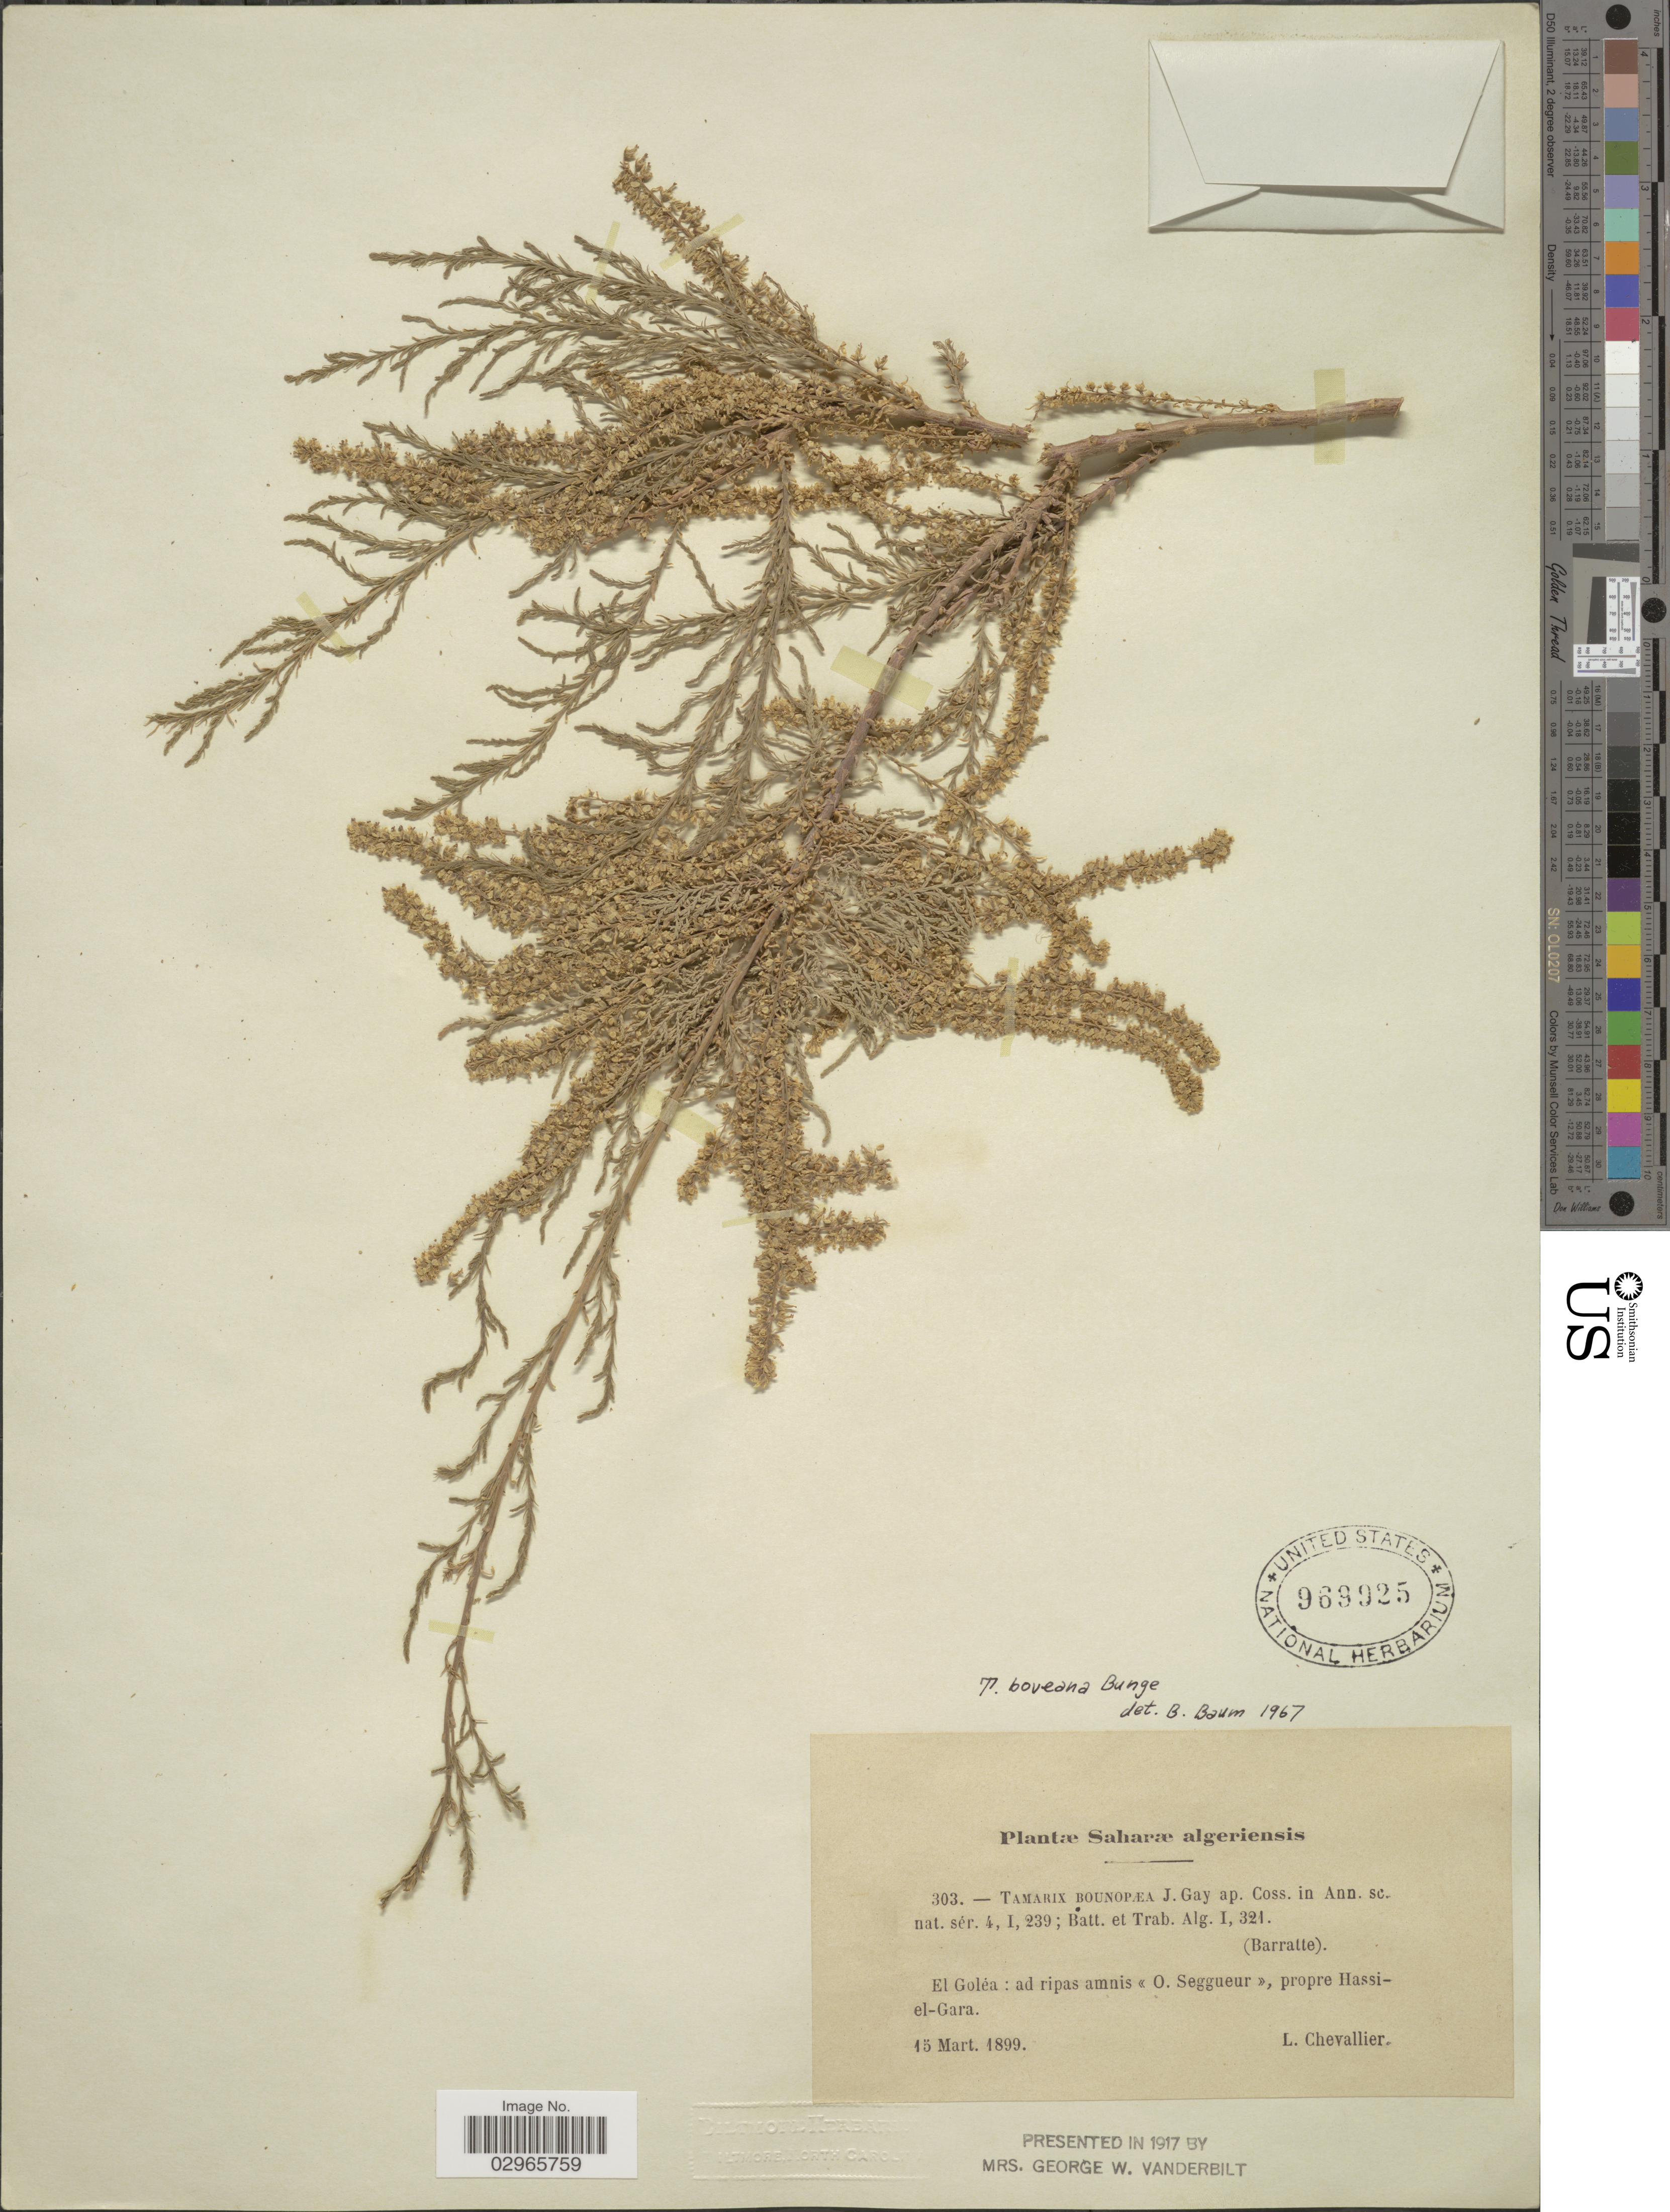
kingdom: Plantae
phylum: Tracheophyta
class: Magnoliopsida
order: Caryophyllales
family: Tamaricaceae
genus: Tamarix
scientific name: Tamarix boveana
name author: Bunge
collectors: L. Chevallier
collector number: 303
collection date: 1899-03-15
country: Algeria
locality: Saharae algeriensis. El Goléa: ad ripas amnis O. Seggueur, prope Hassi-el-Gara.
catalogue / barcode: US 969925